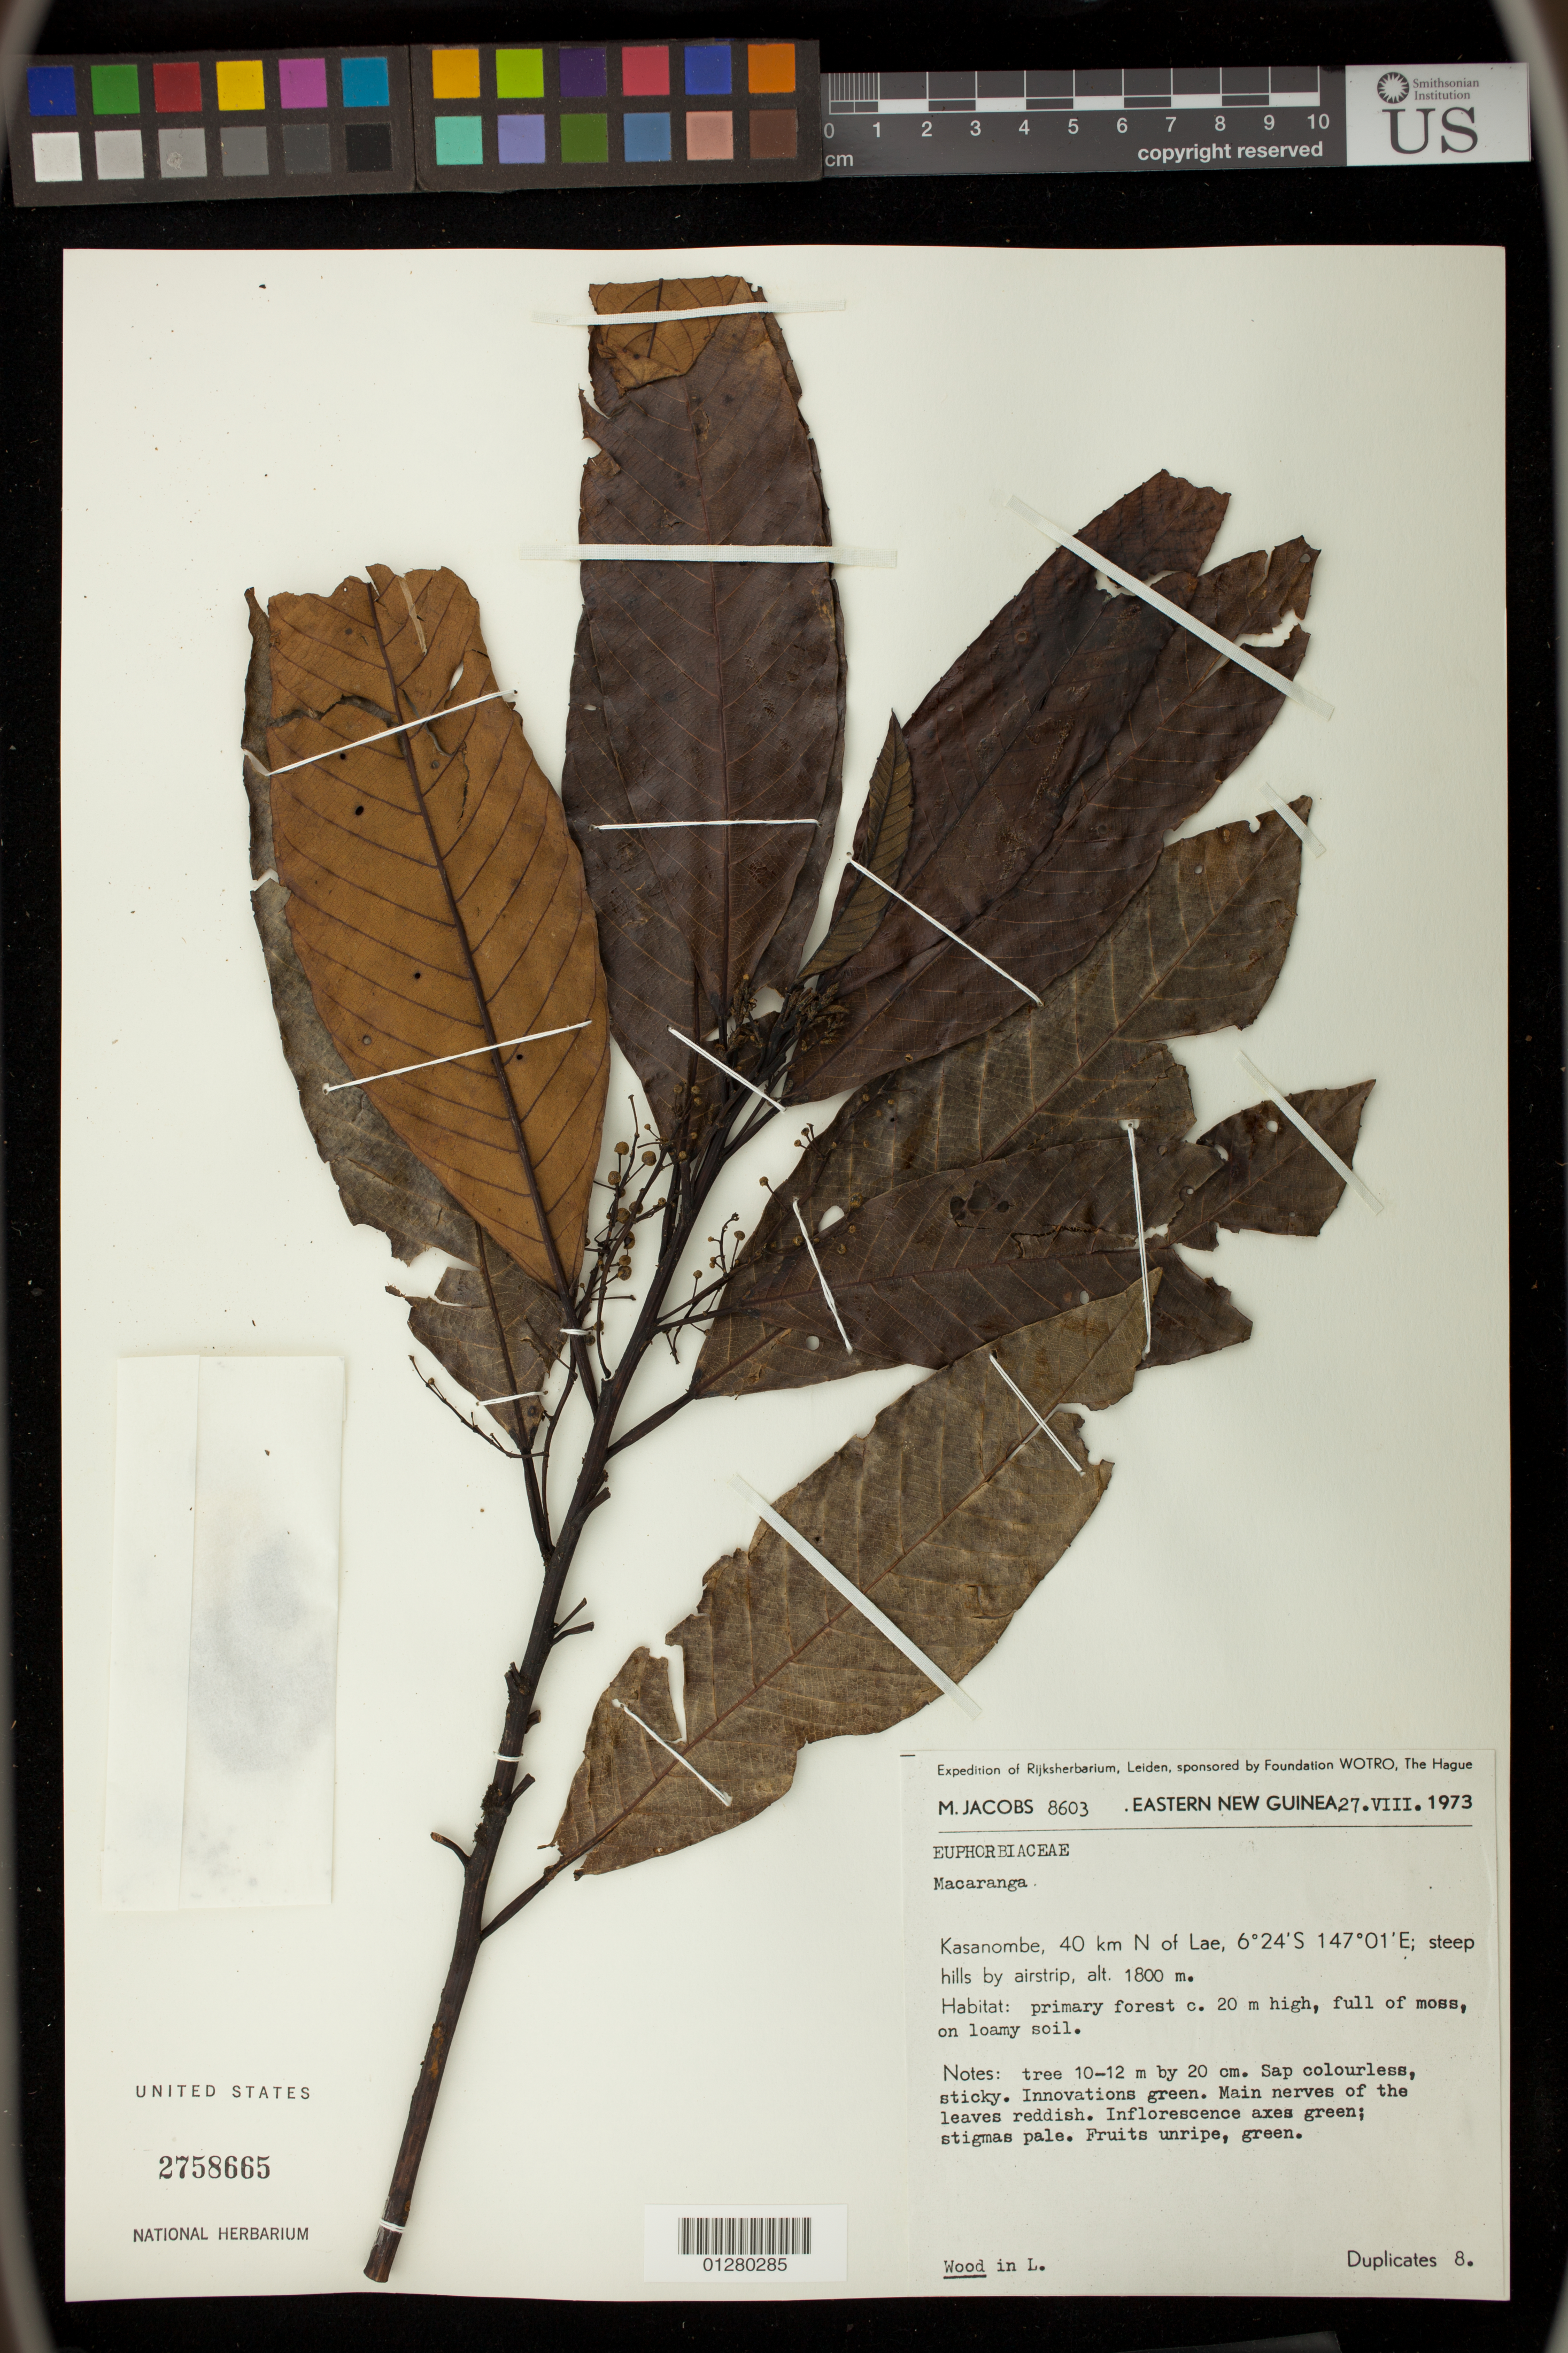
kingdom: Plantae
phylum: Tracheophyta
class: Magnoliopsida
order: Malpighiales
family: Euphorbiaceae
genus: Macaranga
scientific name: Macaranga sp.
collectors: M. Jacobs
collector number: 8603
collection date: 1973-08-27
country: Papua New Guinea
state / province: Morobe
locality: Kasanombe, 40 km N. of Lae, steep hills by airstrip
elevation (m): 1800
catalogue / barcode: US 2758665